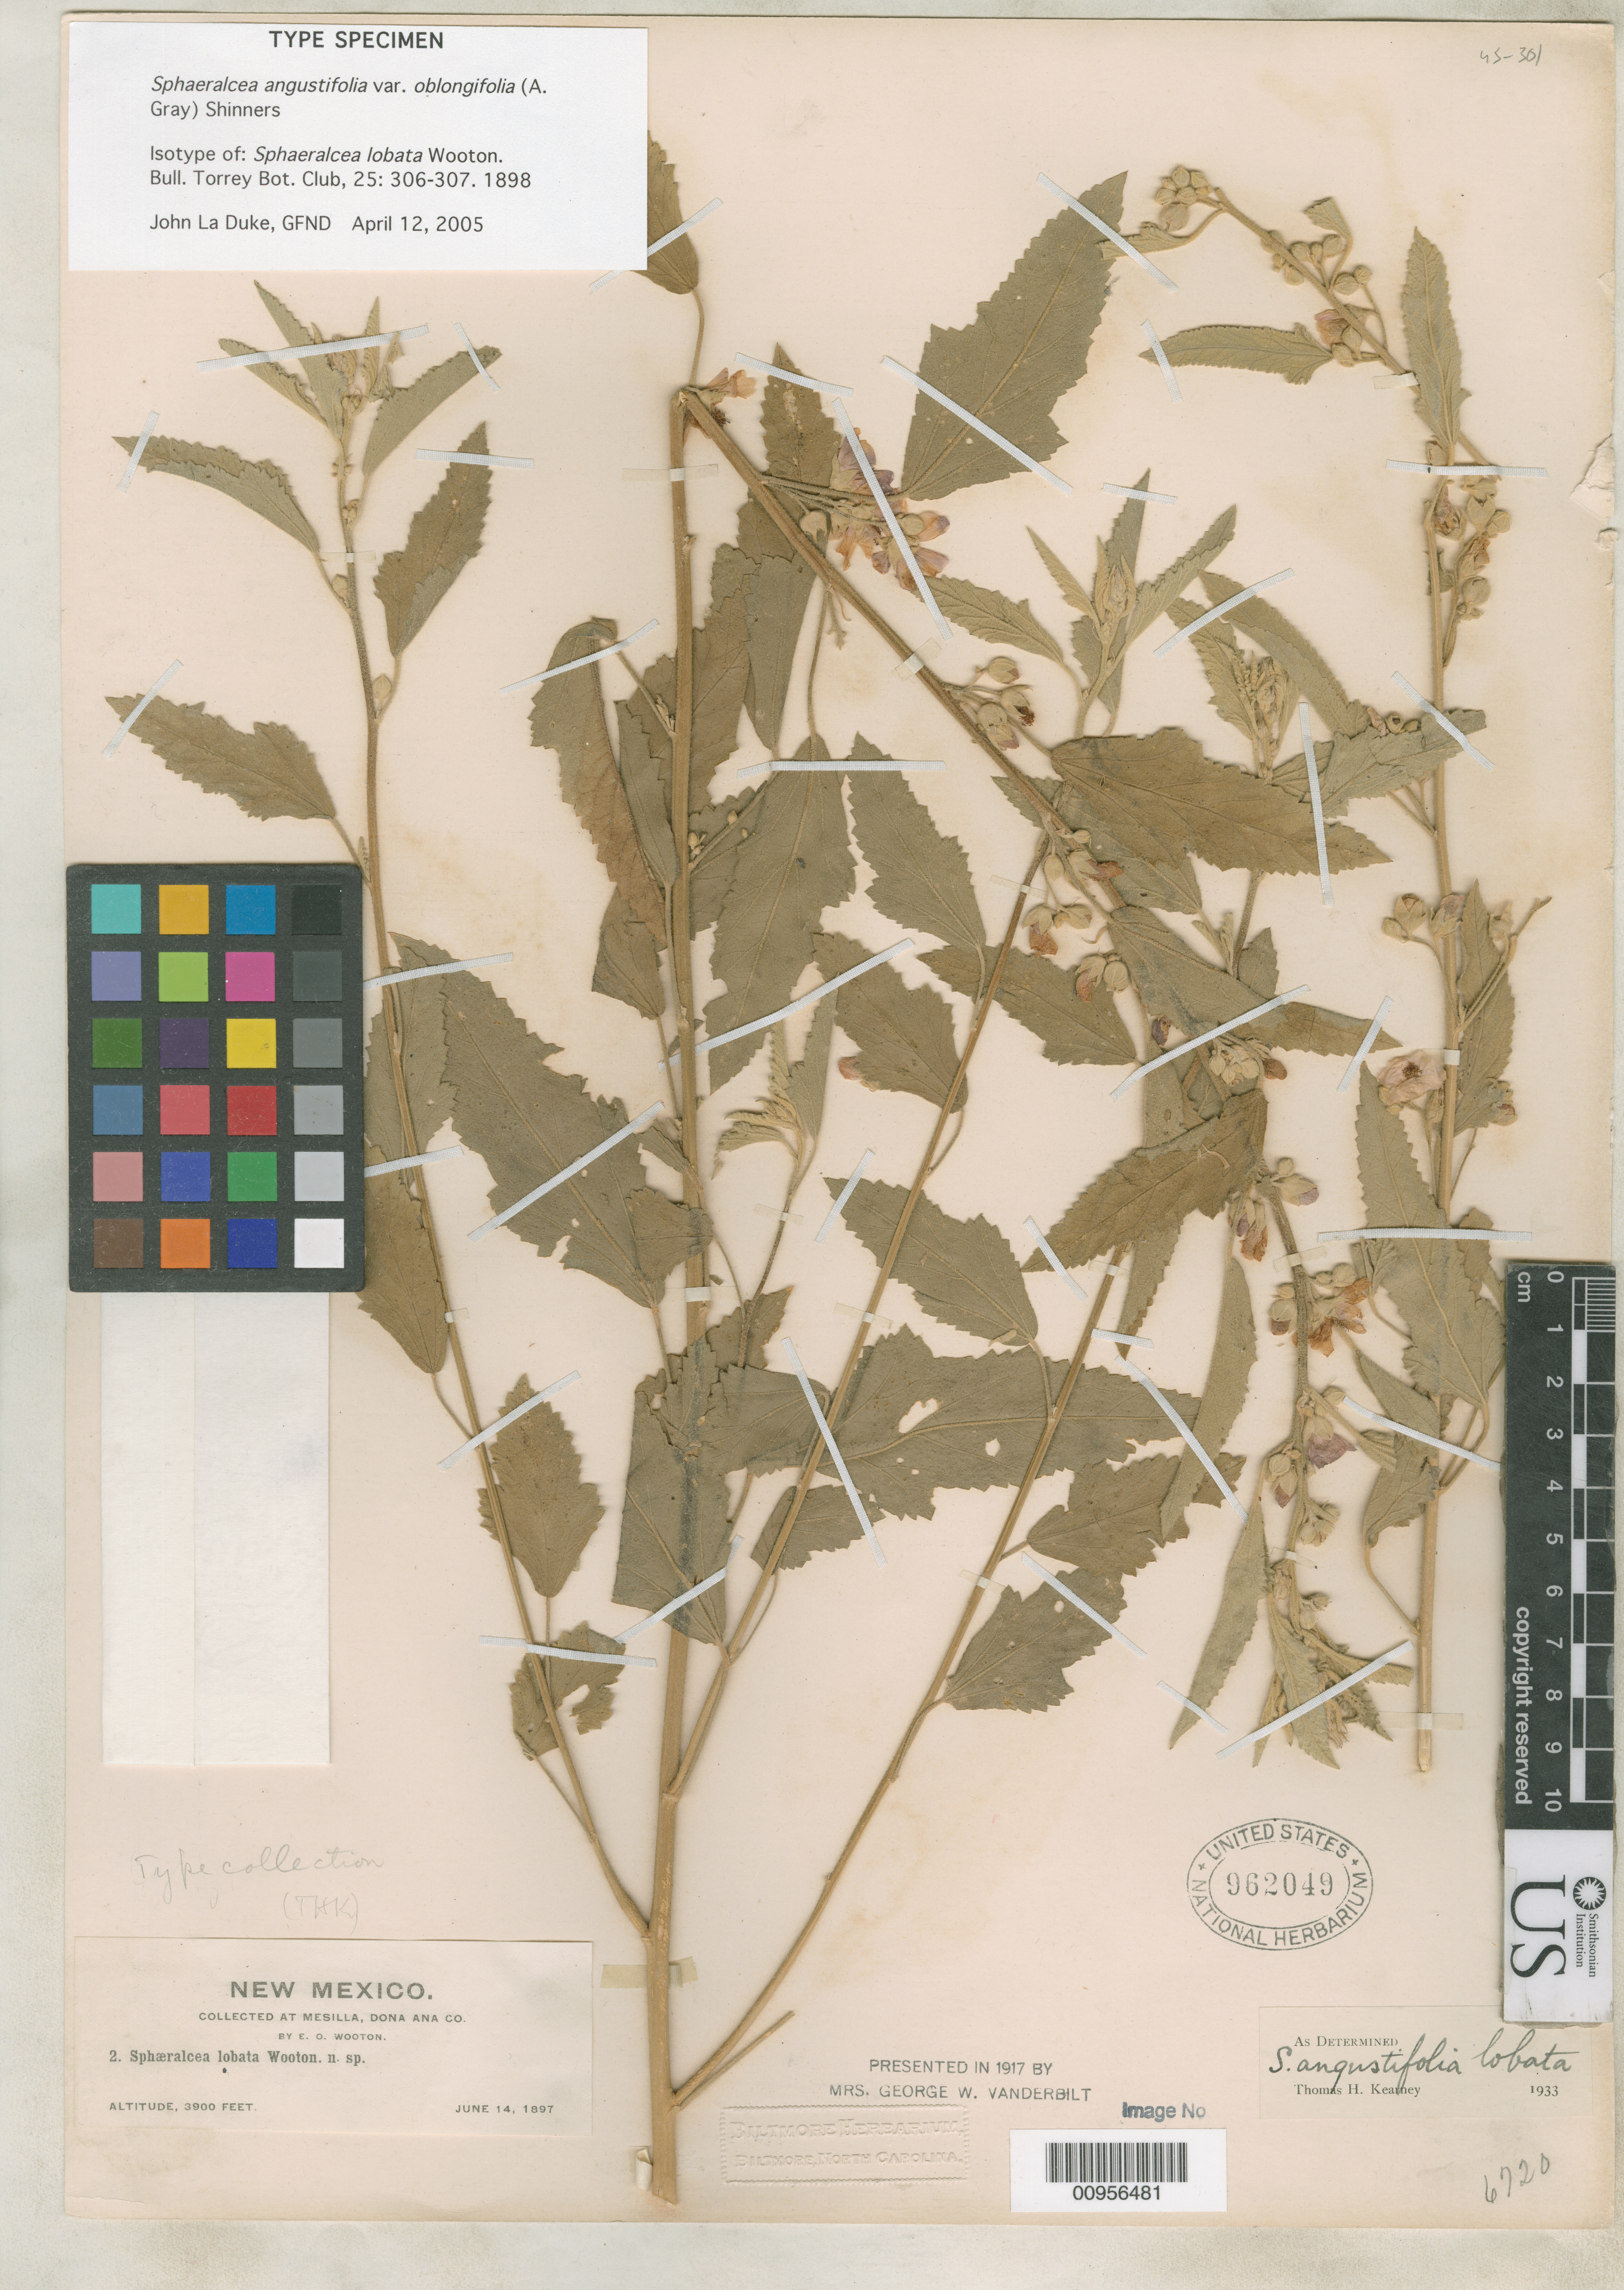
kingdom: Plantae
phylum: Tracheophyta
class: Magnoliopsida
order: Malvales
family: Malvaceae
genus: Sphaeralcea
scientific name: Sphaeralcea lobata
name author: Wooton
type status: Isotype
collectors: E. O. Wooton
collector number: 2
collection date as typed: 14 Jun 1897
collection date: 1897-06-14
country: United States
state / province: New Mexico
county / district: Dona Ana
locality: Mesilla, Dona Ana Co.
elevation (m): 1189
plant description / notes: Protologue cites collection date as "July 14", apparently erroneously; all other label data match protologue.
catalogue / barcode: US 962049